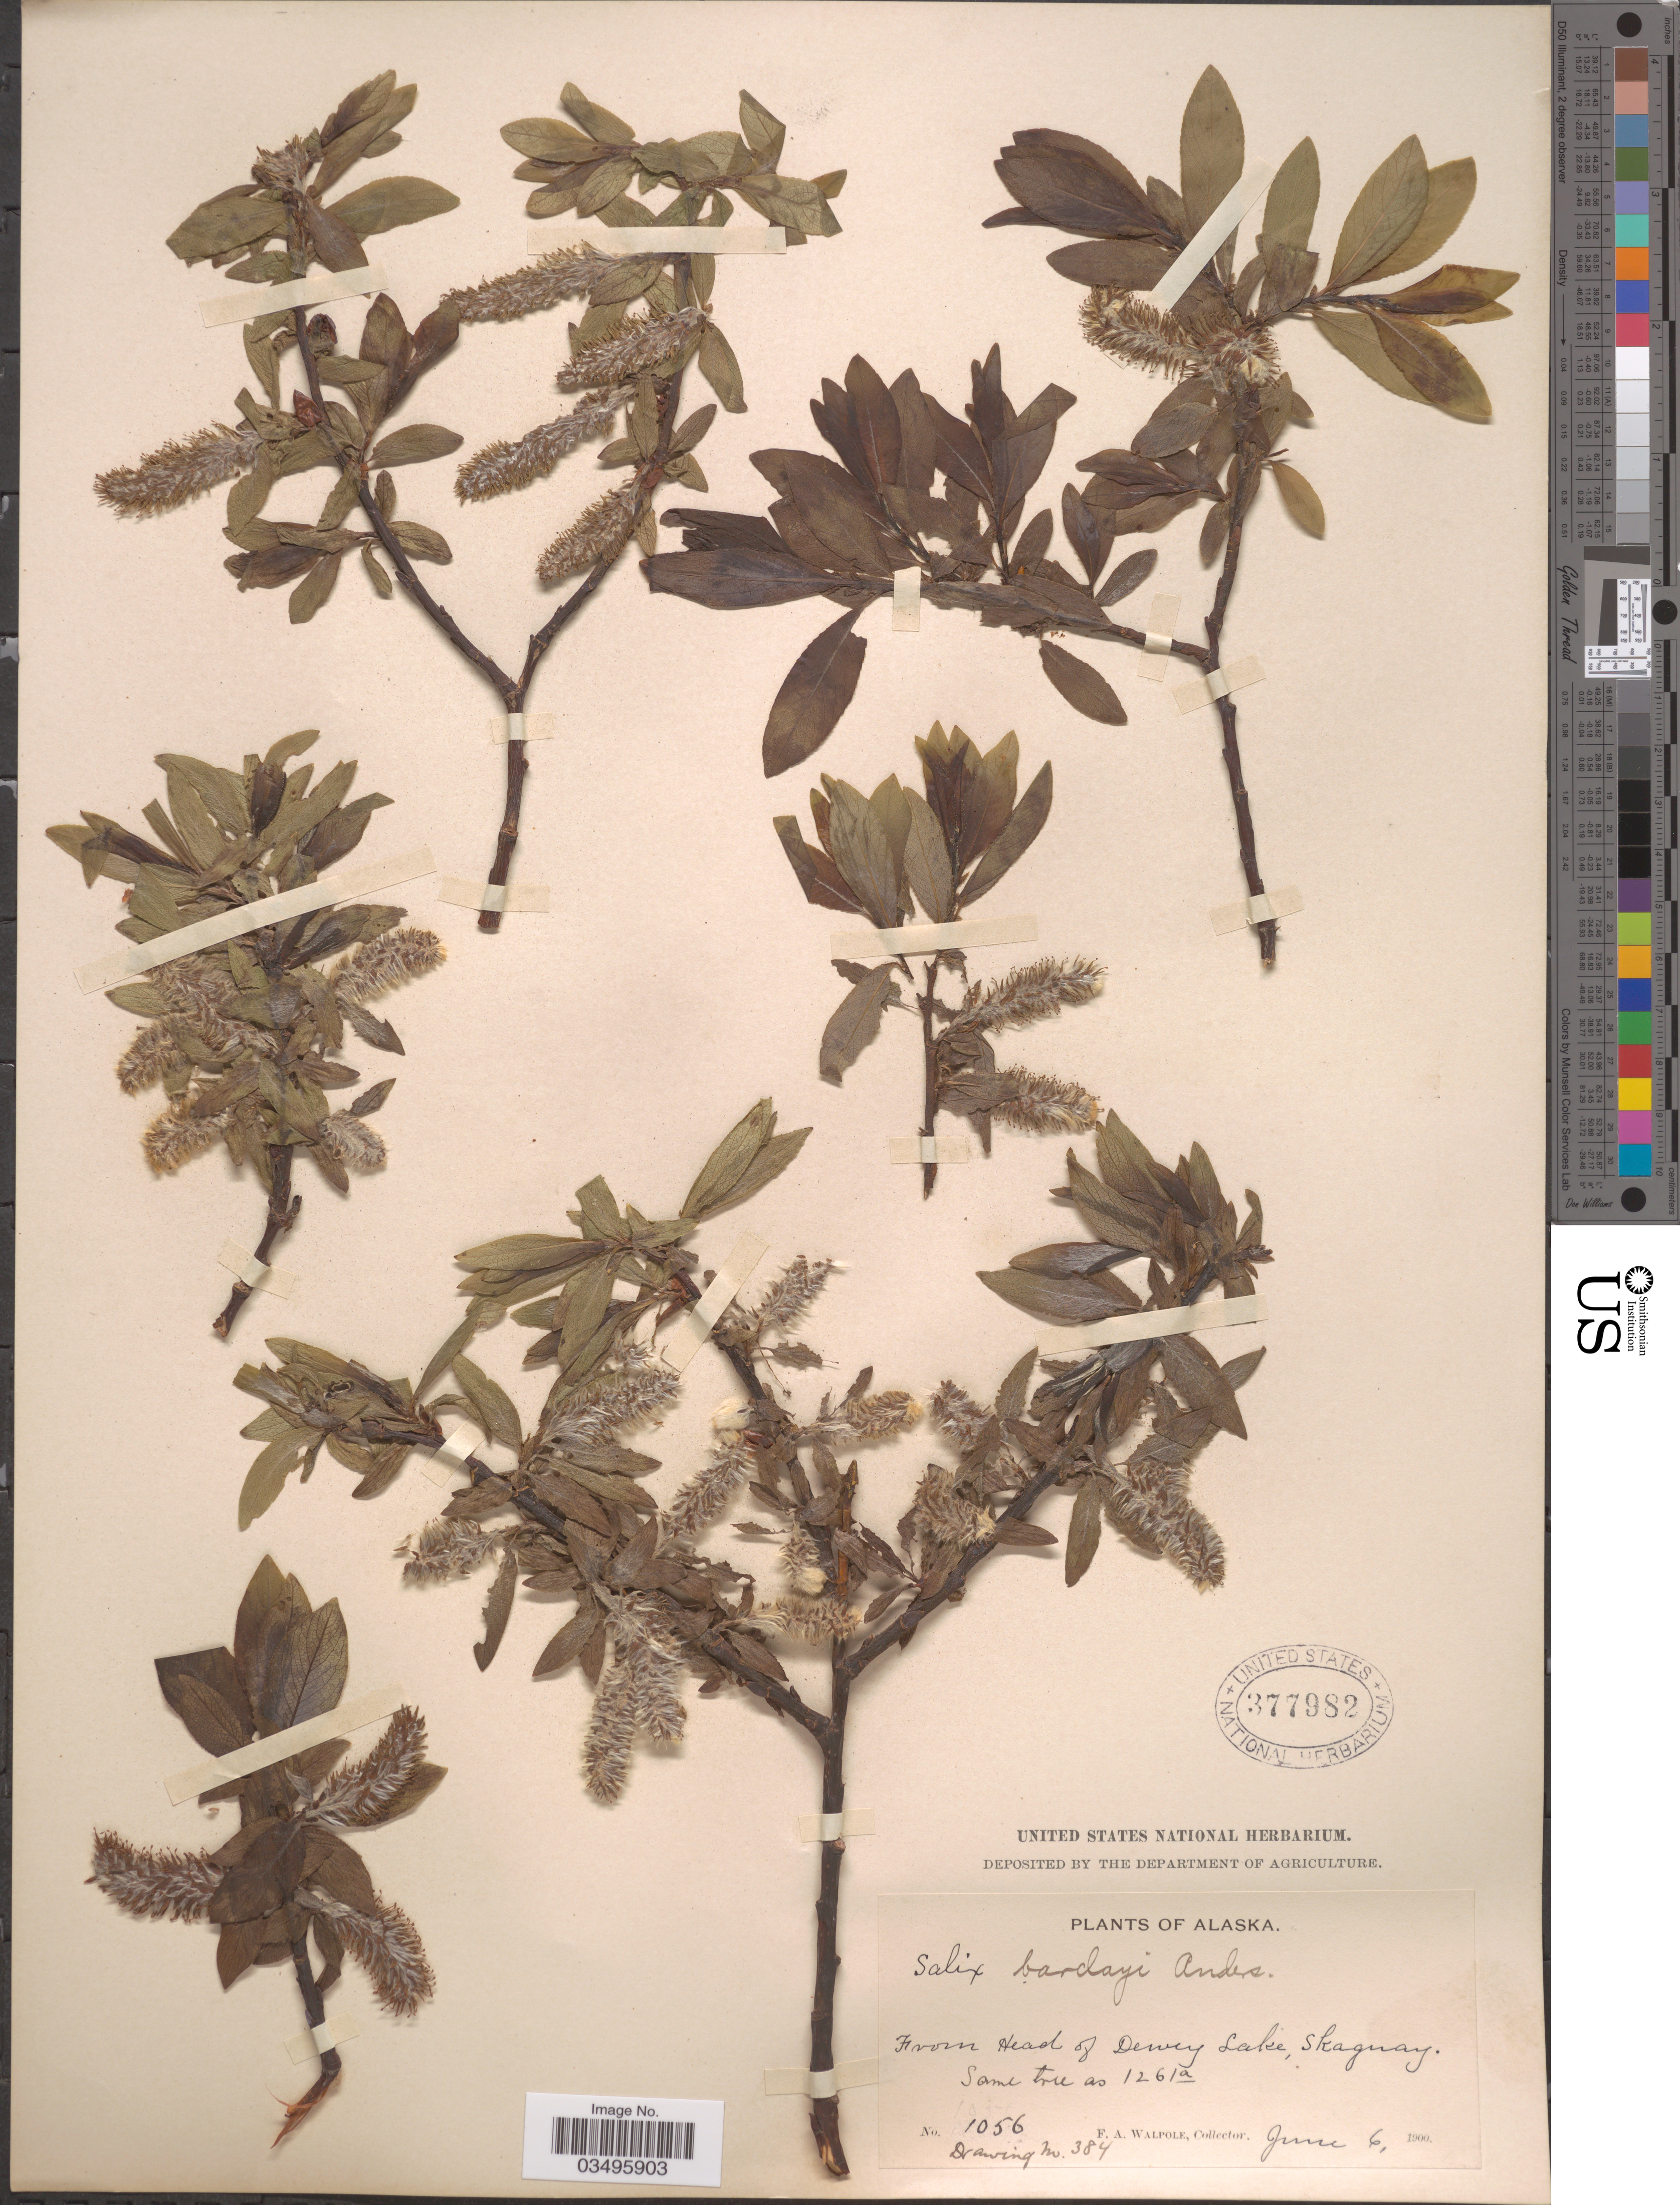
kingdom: Plantae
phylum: Tracheophyta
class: Magnoliopsida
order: Malpighiales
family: Salicaceae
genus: Salix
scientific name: Salix barclayi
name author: Andersson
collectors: F. Walpole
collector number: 1056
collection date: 1900-06-06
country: United States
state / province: Alaska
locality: From Head of Dewey Lake, Skagway.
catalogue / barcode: US 377982